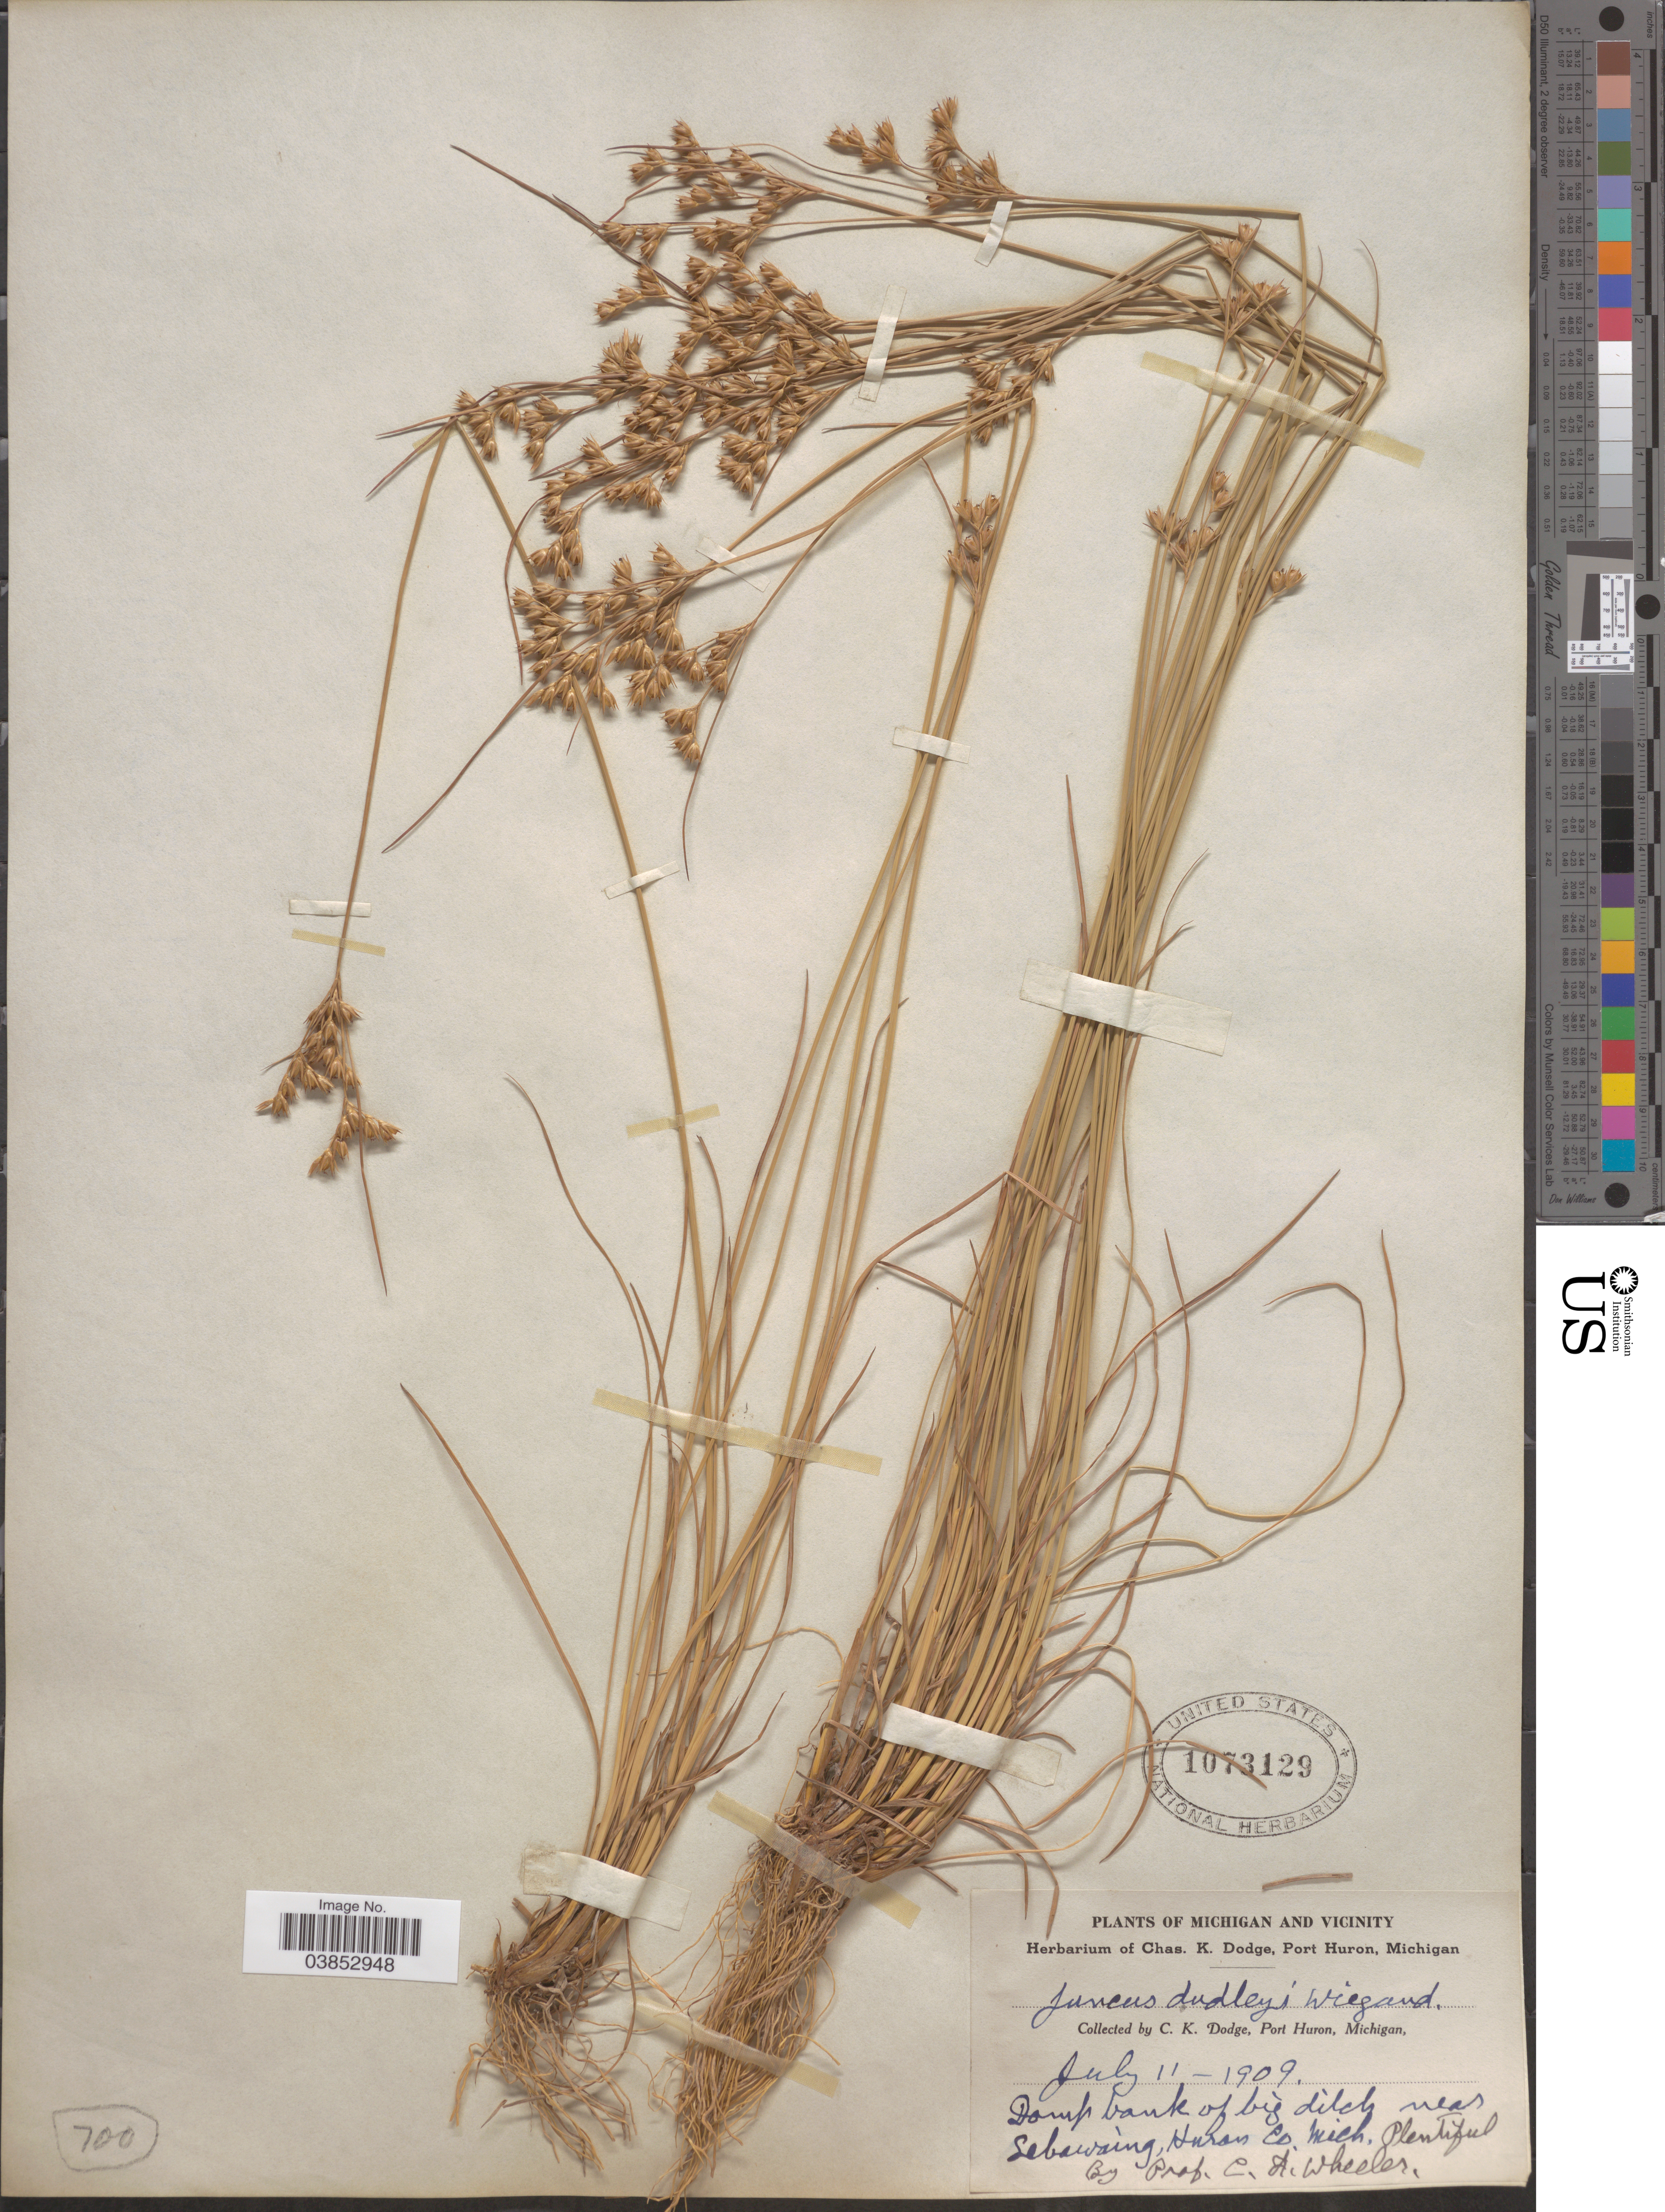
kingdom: Plantae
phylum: Tracheophyta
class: Liliopsida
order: Poales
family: Juncaceae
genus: Juncus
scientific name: Juncus dudleyi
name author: Wiegand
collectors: C. Dodge & C. Wheeler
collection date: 1909-07-11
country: United States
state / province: Michigan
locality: And vicinity. Damp bank of big ditch near Sebewaing, Huron Co.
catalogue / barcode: US 1073129